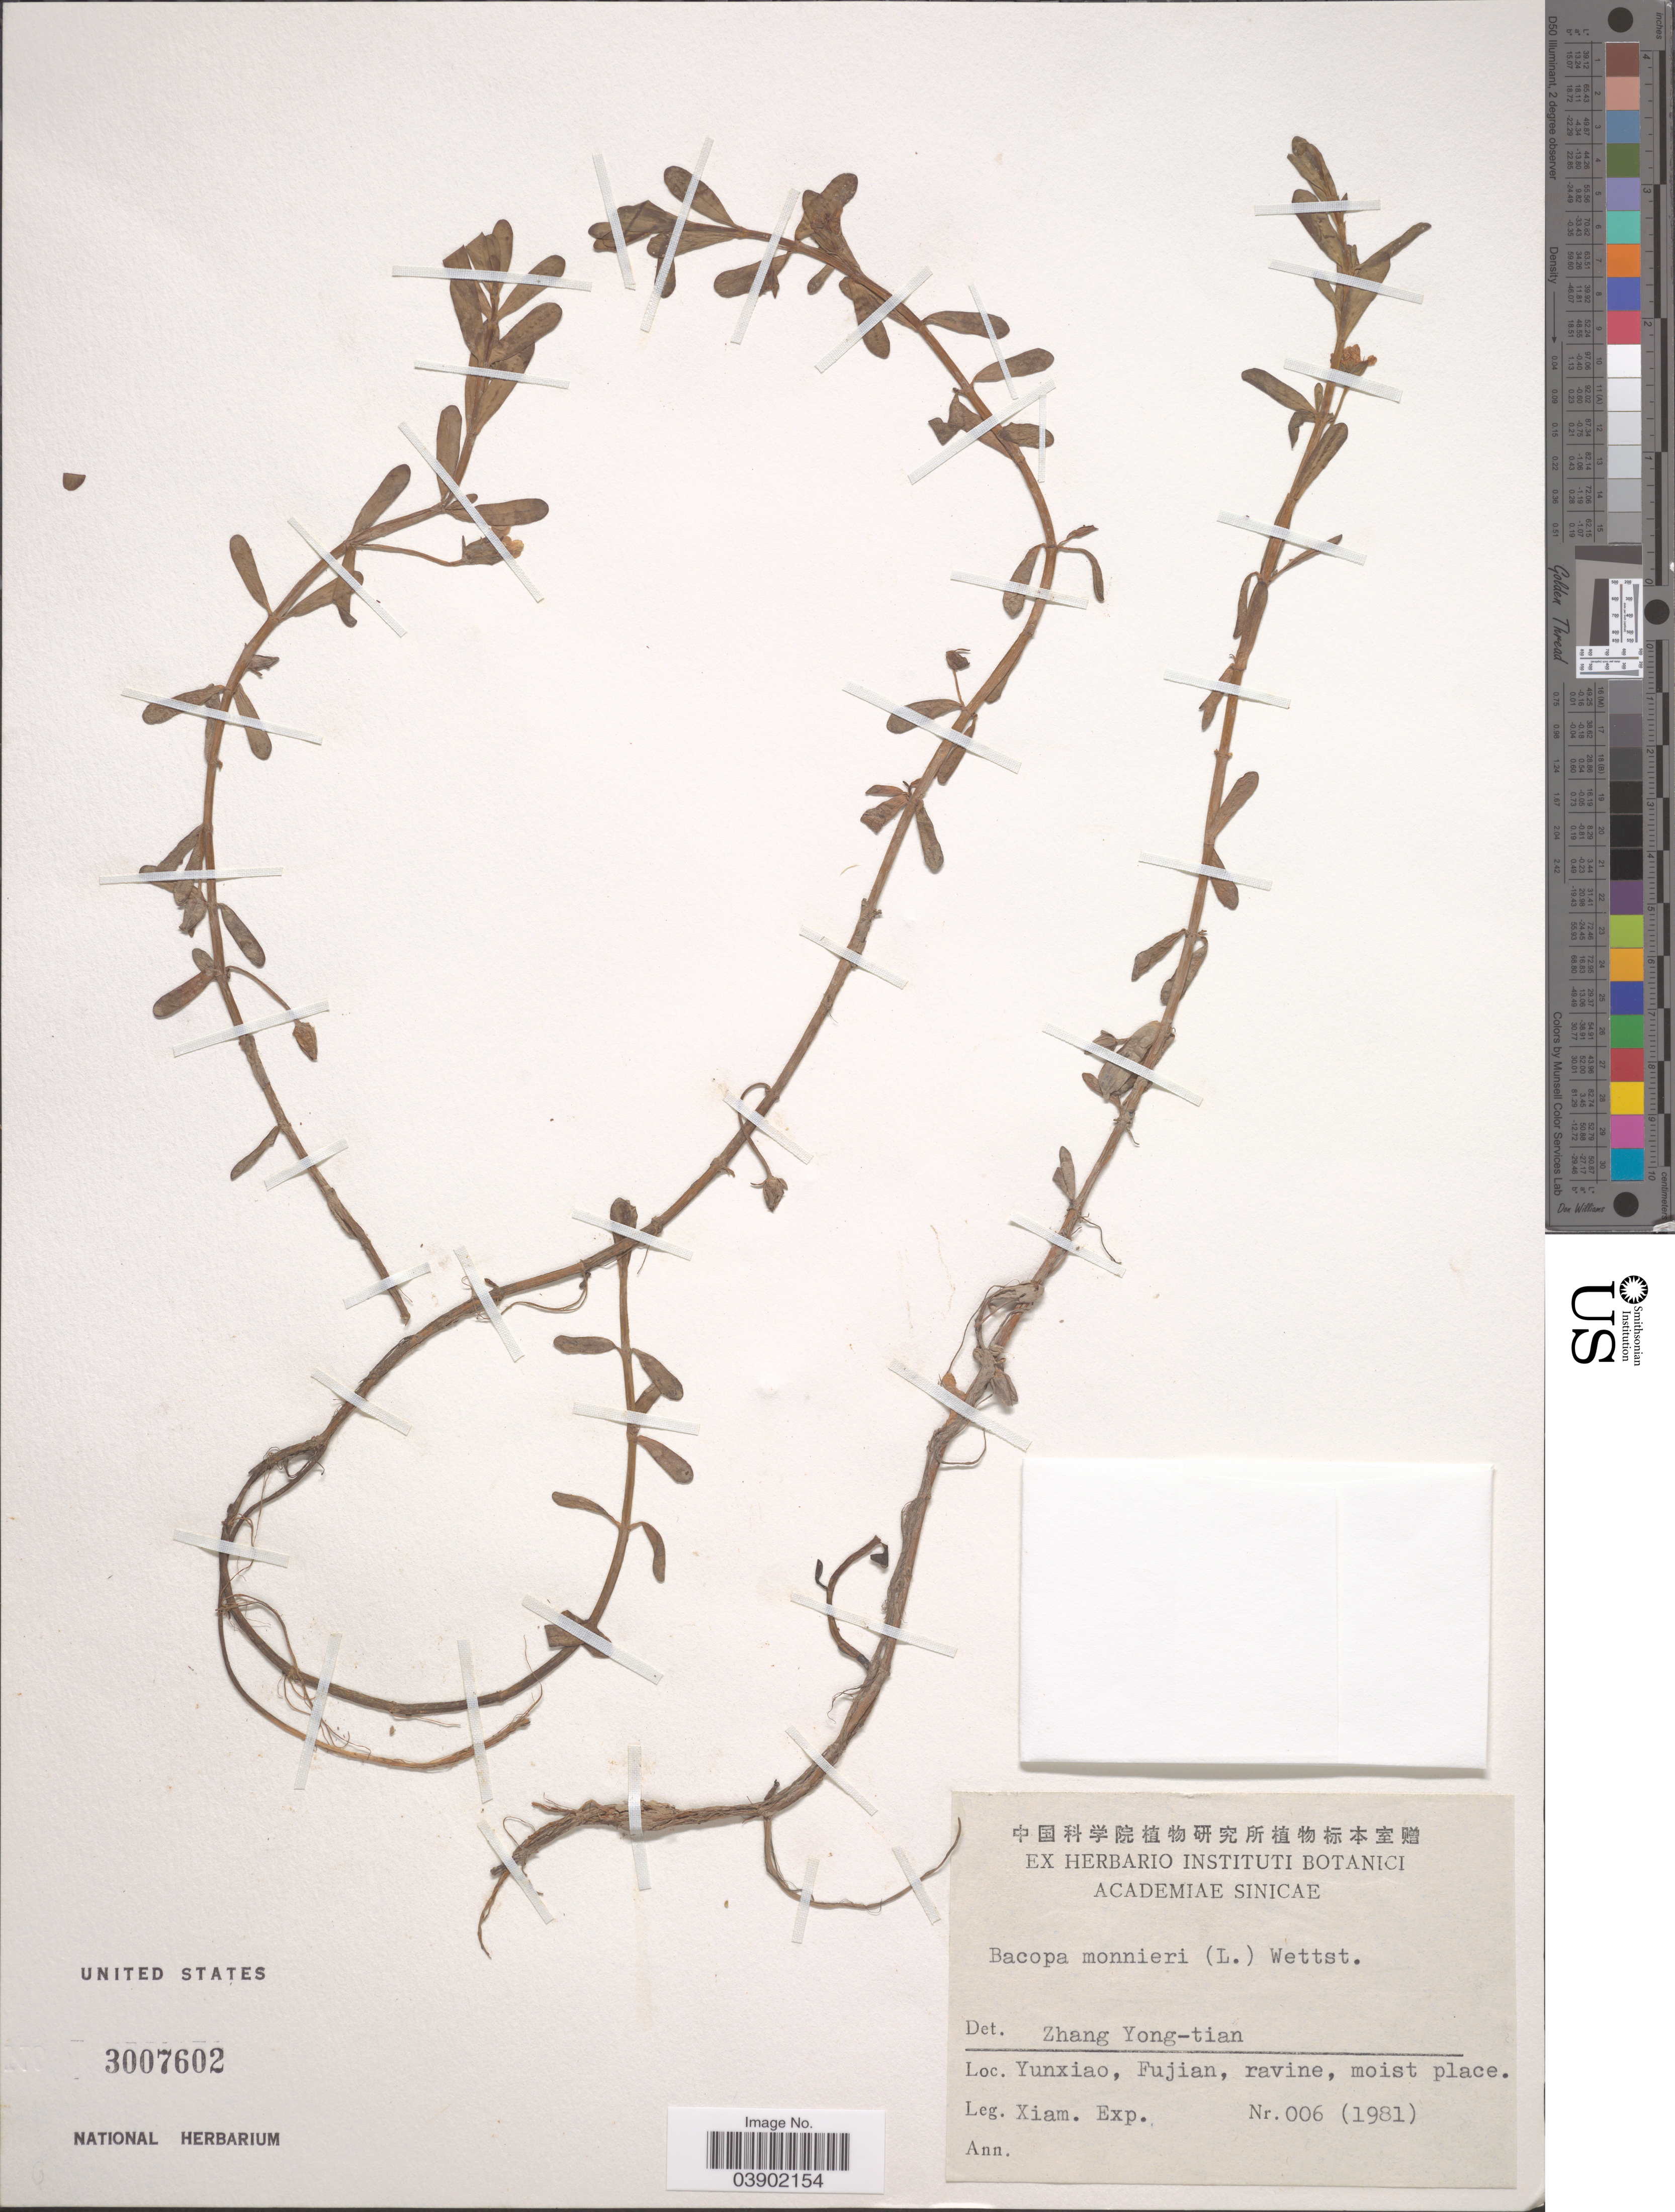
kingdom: Plantae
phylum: Tracheophyta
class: Magnoliopsida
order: Lamiales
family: Plantaginaceae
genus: Bacopa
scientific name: Bacopa monnieri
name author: (L.) Wettst.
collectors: Xiamen Expedition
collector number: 006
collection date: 1981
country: China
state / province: Fujian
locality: Yunxiao.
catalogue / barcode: US 3007602